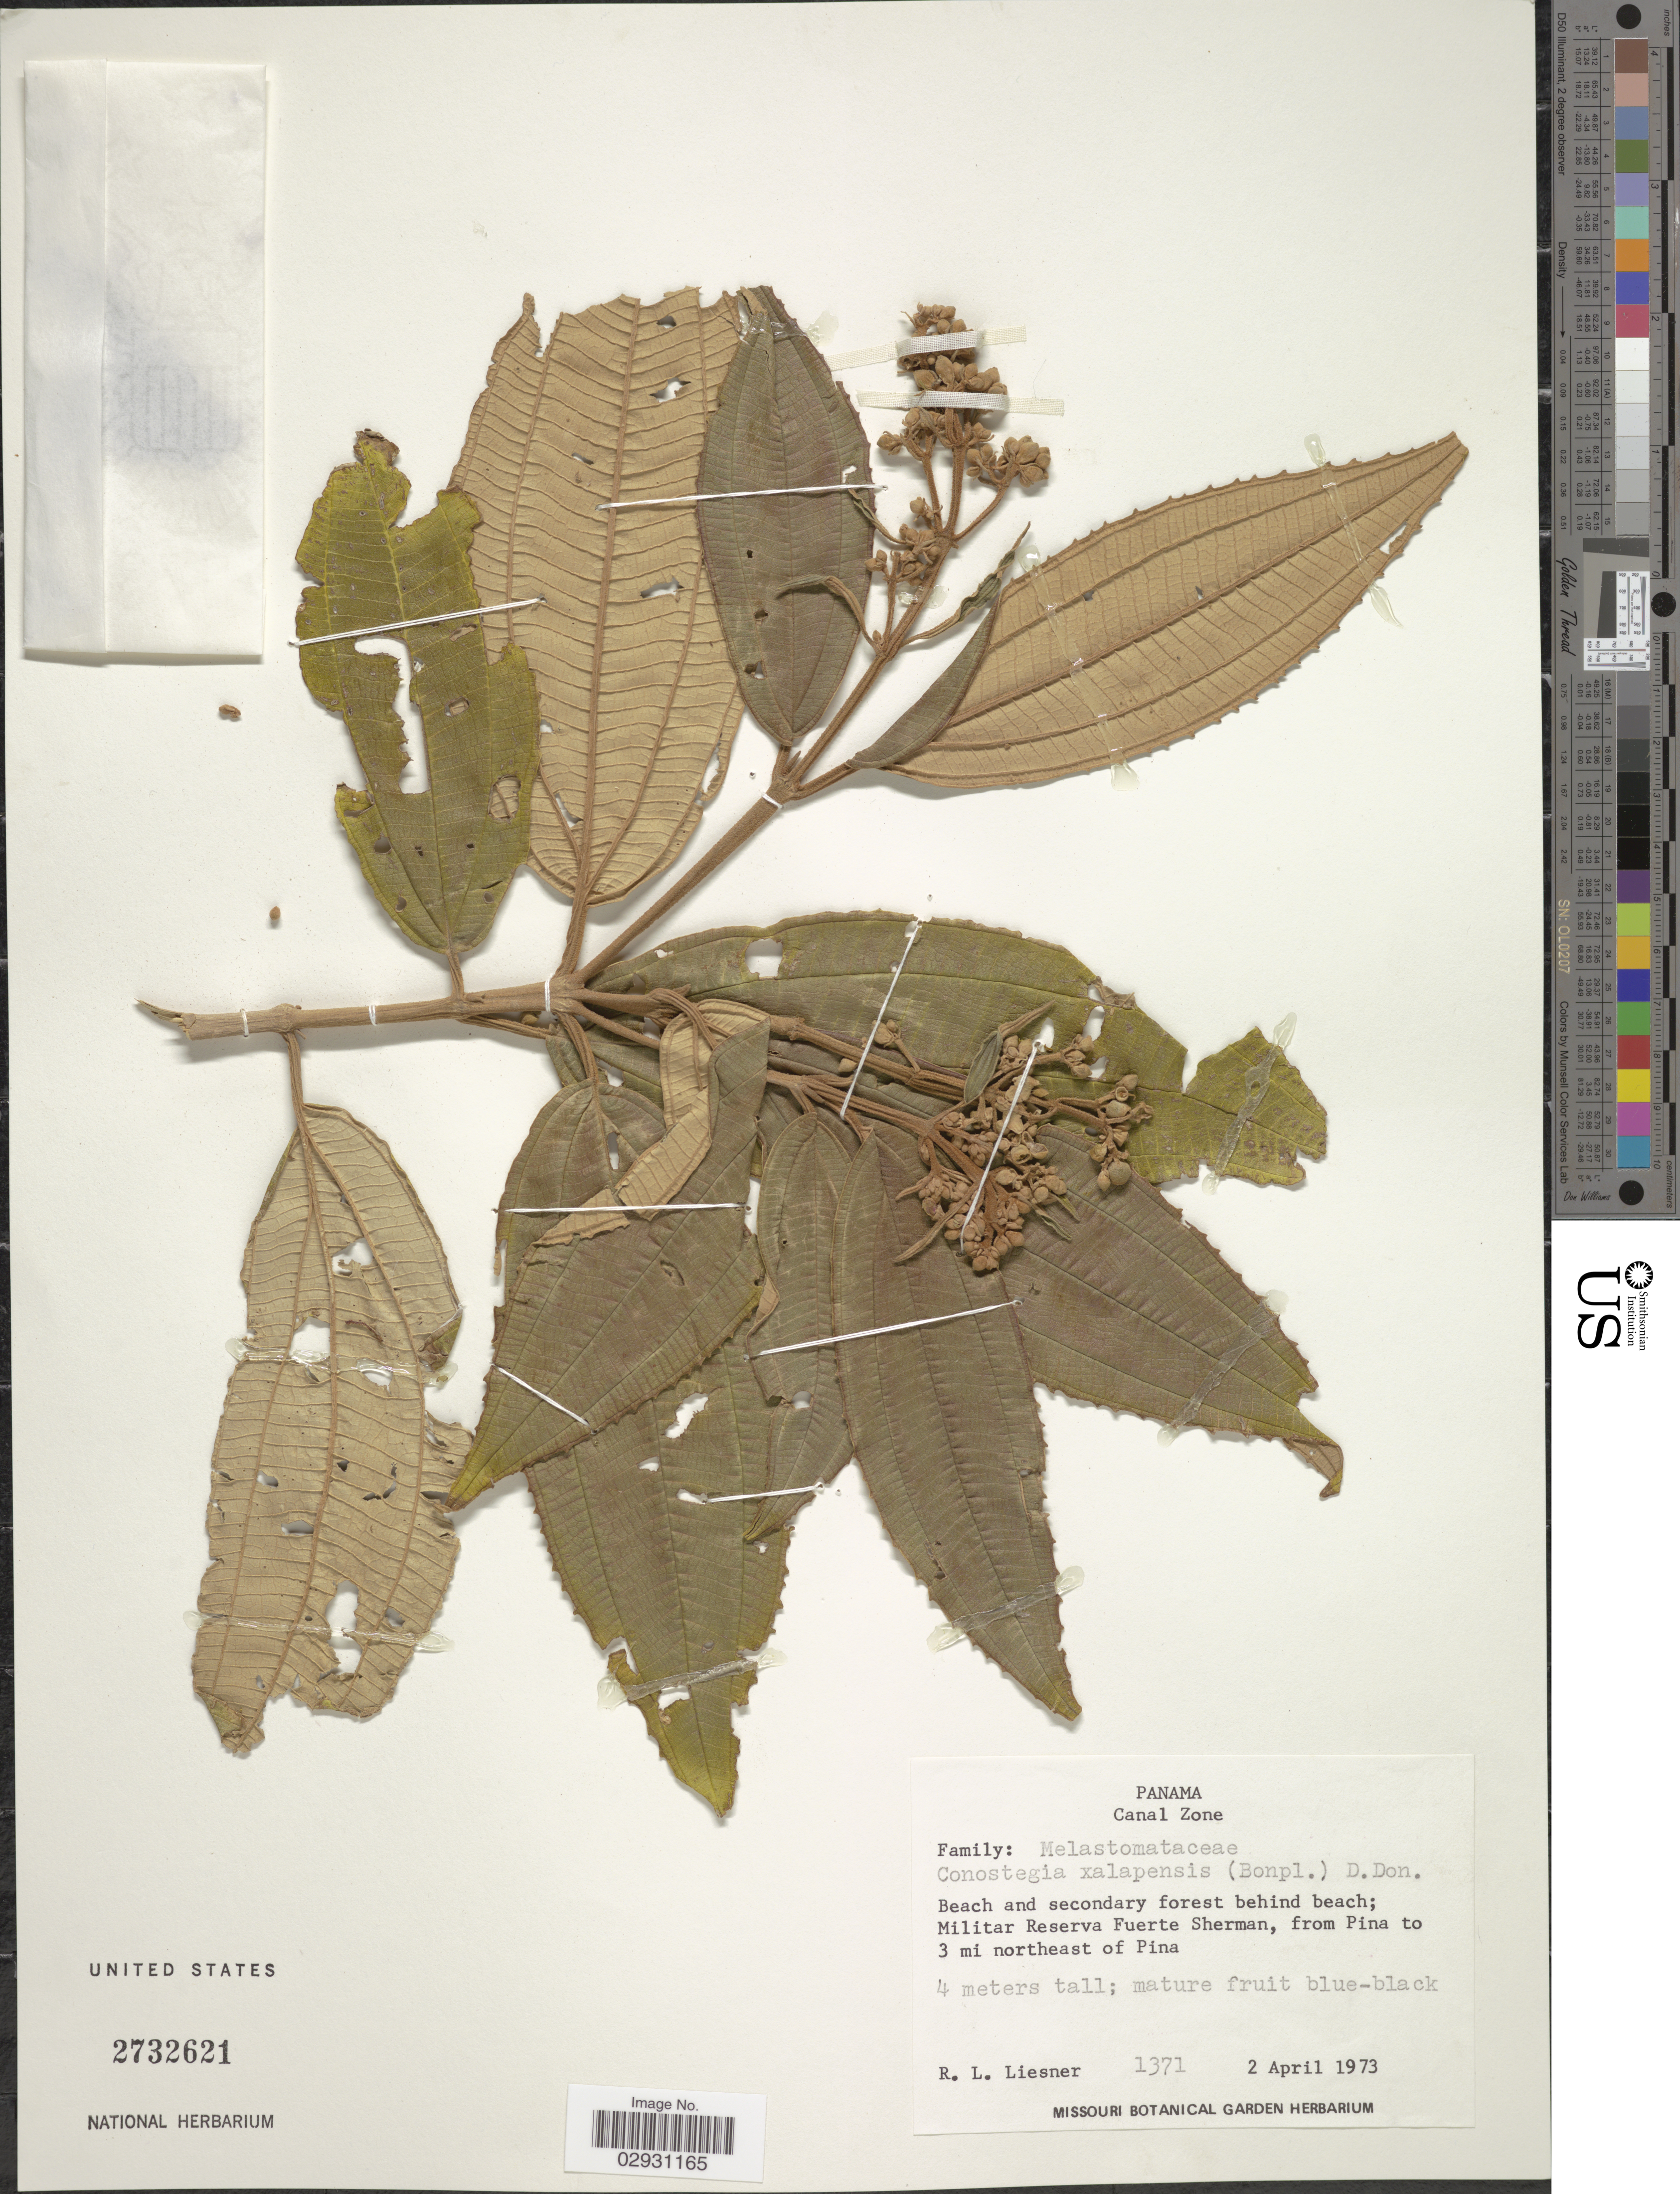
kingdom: Plantae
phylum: Tracheophyta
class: Magnoliopsida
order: Myrtales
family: Melastomataceae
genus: Conostegia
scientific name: Conostegia quadrangularis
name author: Schltdl. ex Steud.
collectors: R. L. Liesner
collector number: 1371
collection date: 1973-04-02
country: Panama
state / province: Colón / Panamá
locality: Canal Zone. Militar Reserva Fuerte Sherman, from Pina to 3 mi northeast of Pina.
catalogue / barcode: US 2732621